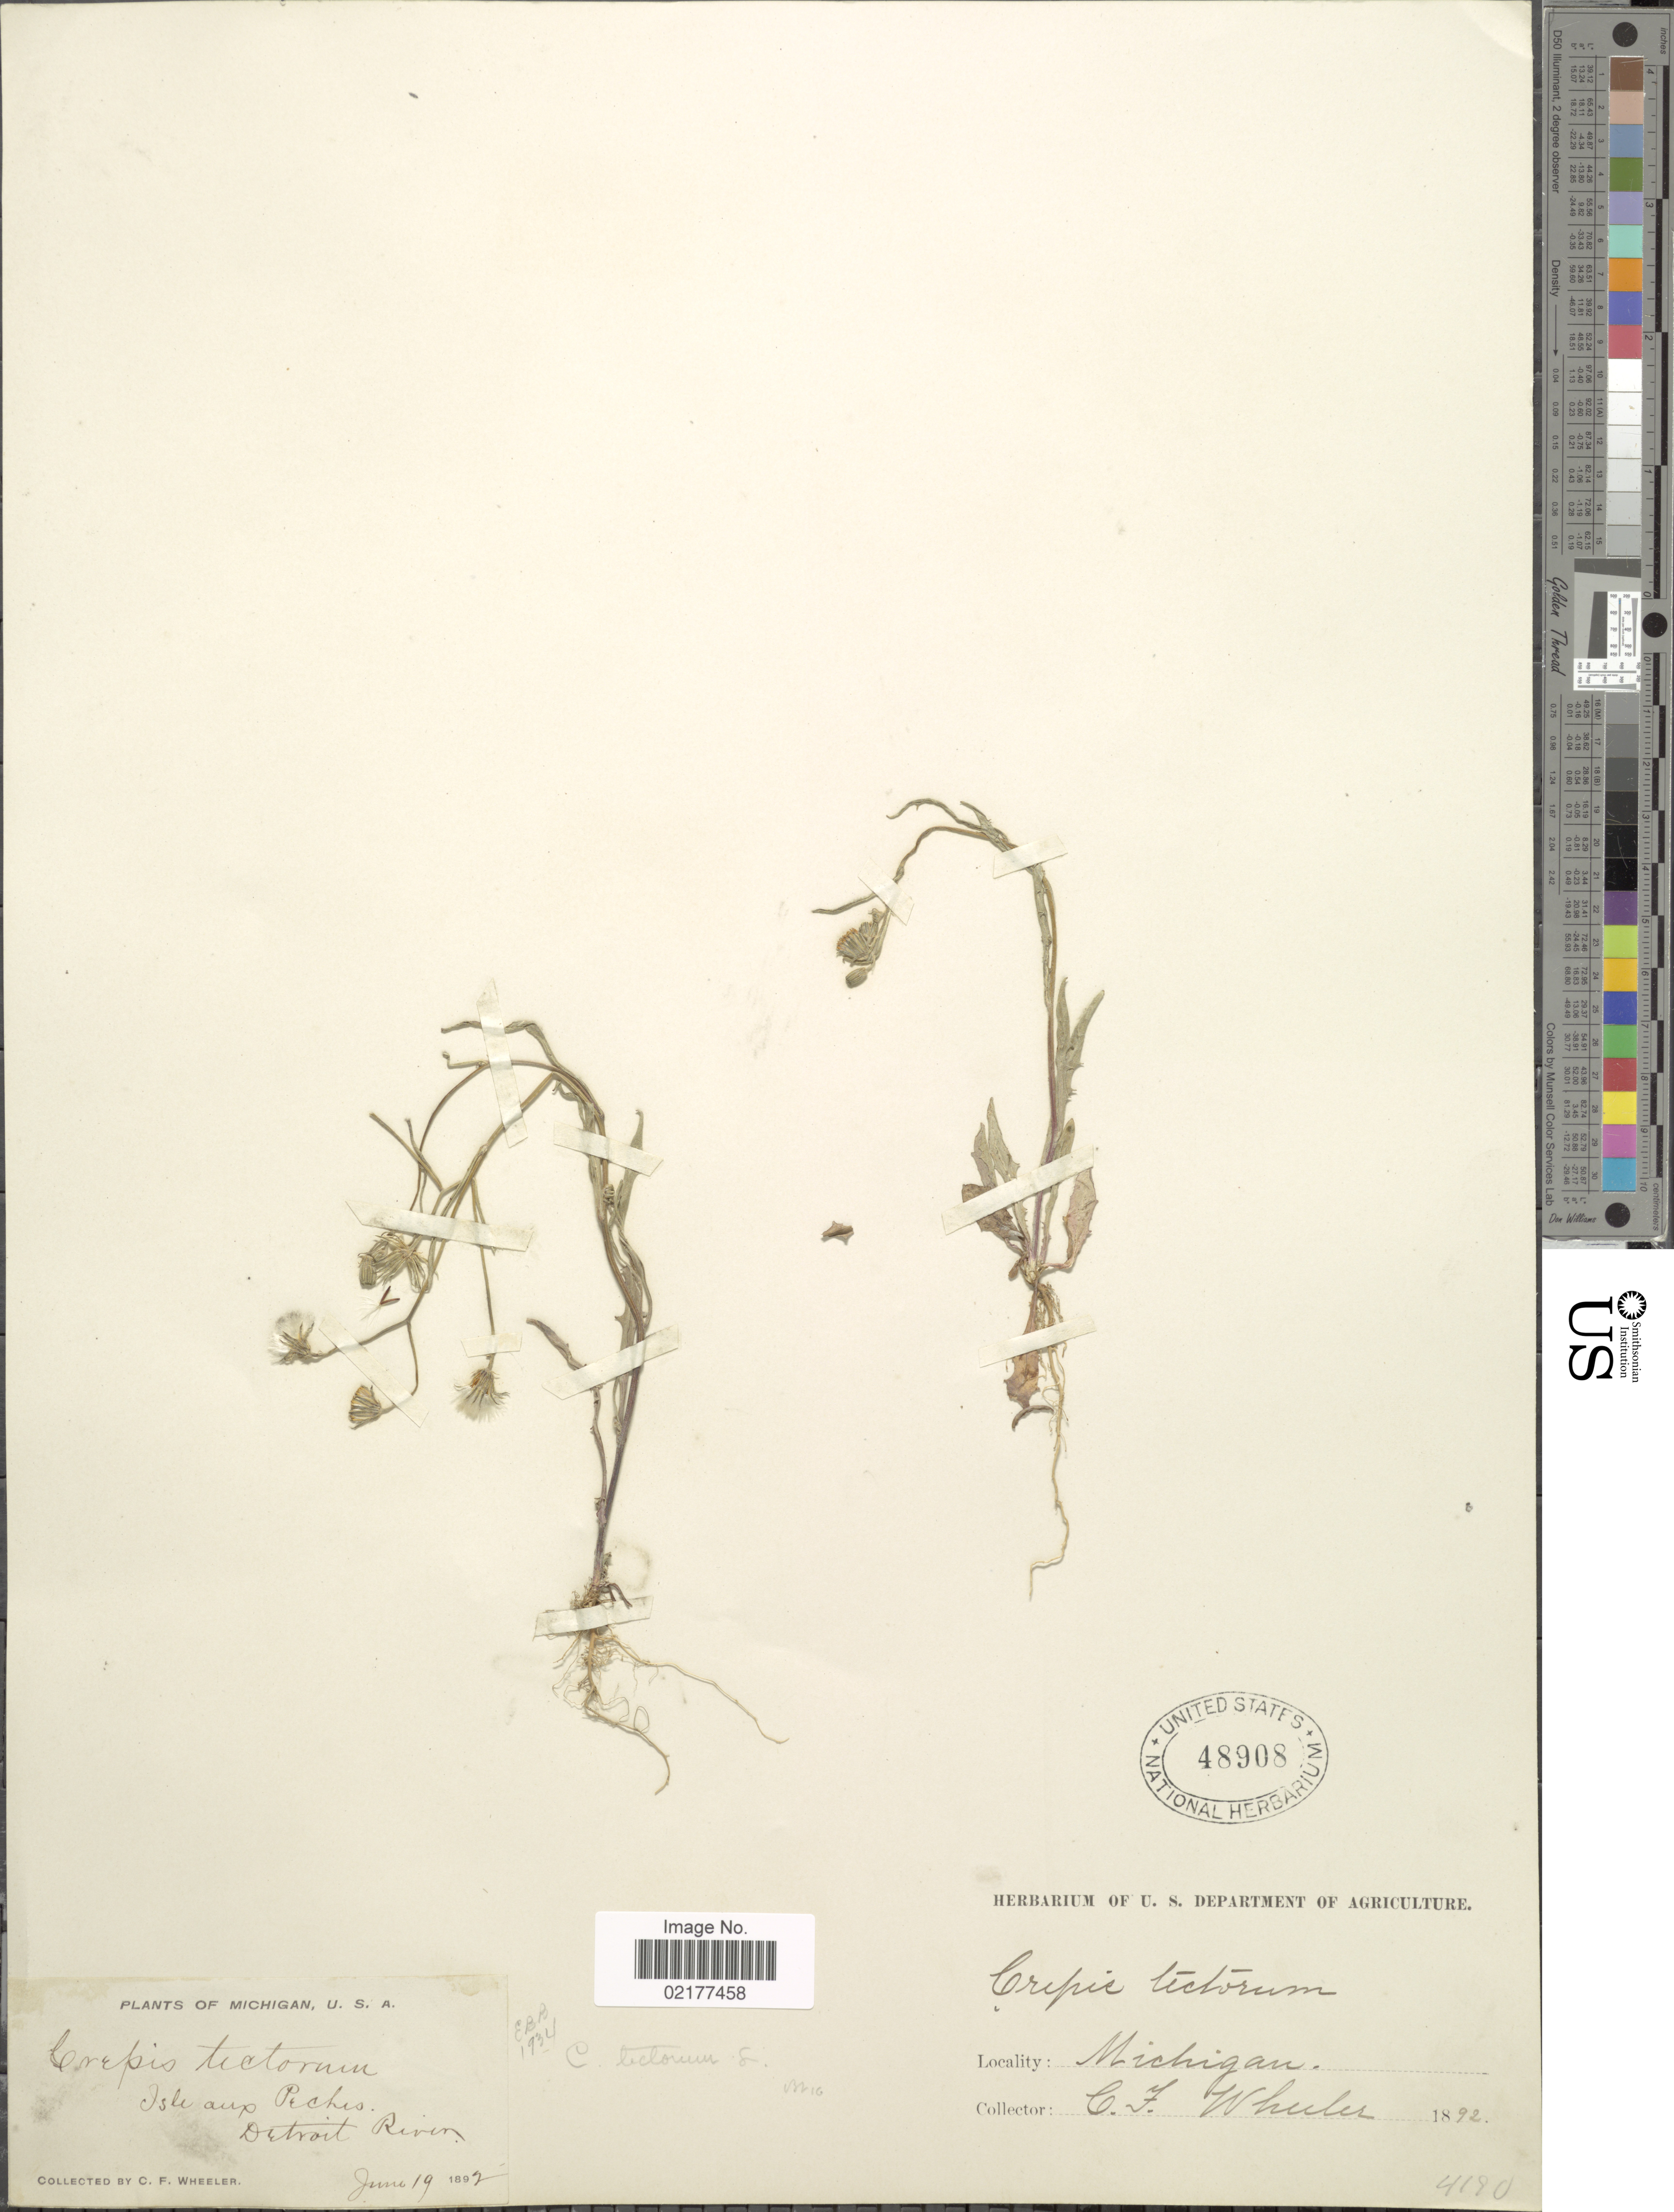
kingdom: Plantae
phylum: Tracheophyta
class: Magnoliopsida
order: Asterales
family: Asteraceae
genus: Crepis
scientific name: Crepis tectorum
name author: L.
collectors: C. Wheeler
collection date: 1892-06-19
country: United States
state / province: Michigan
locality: Isle aux Peches. Detroit River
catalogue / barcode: US 48908